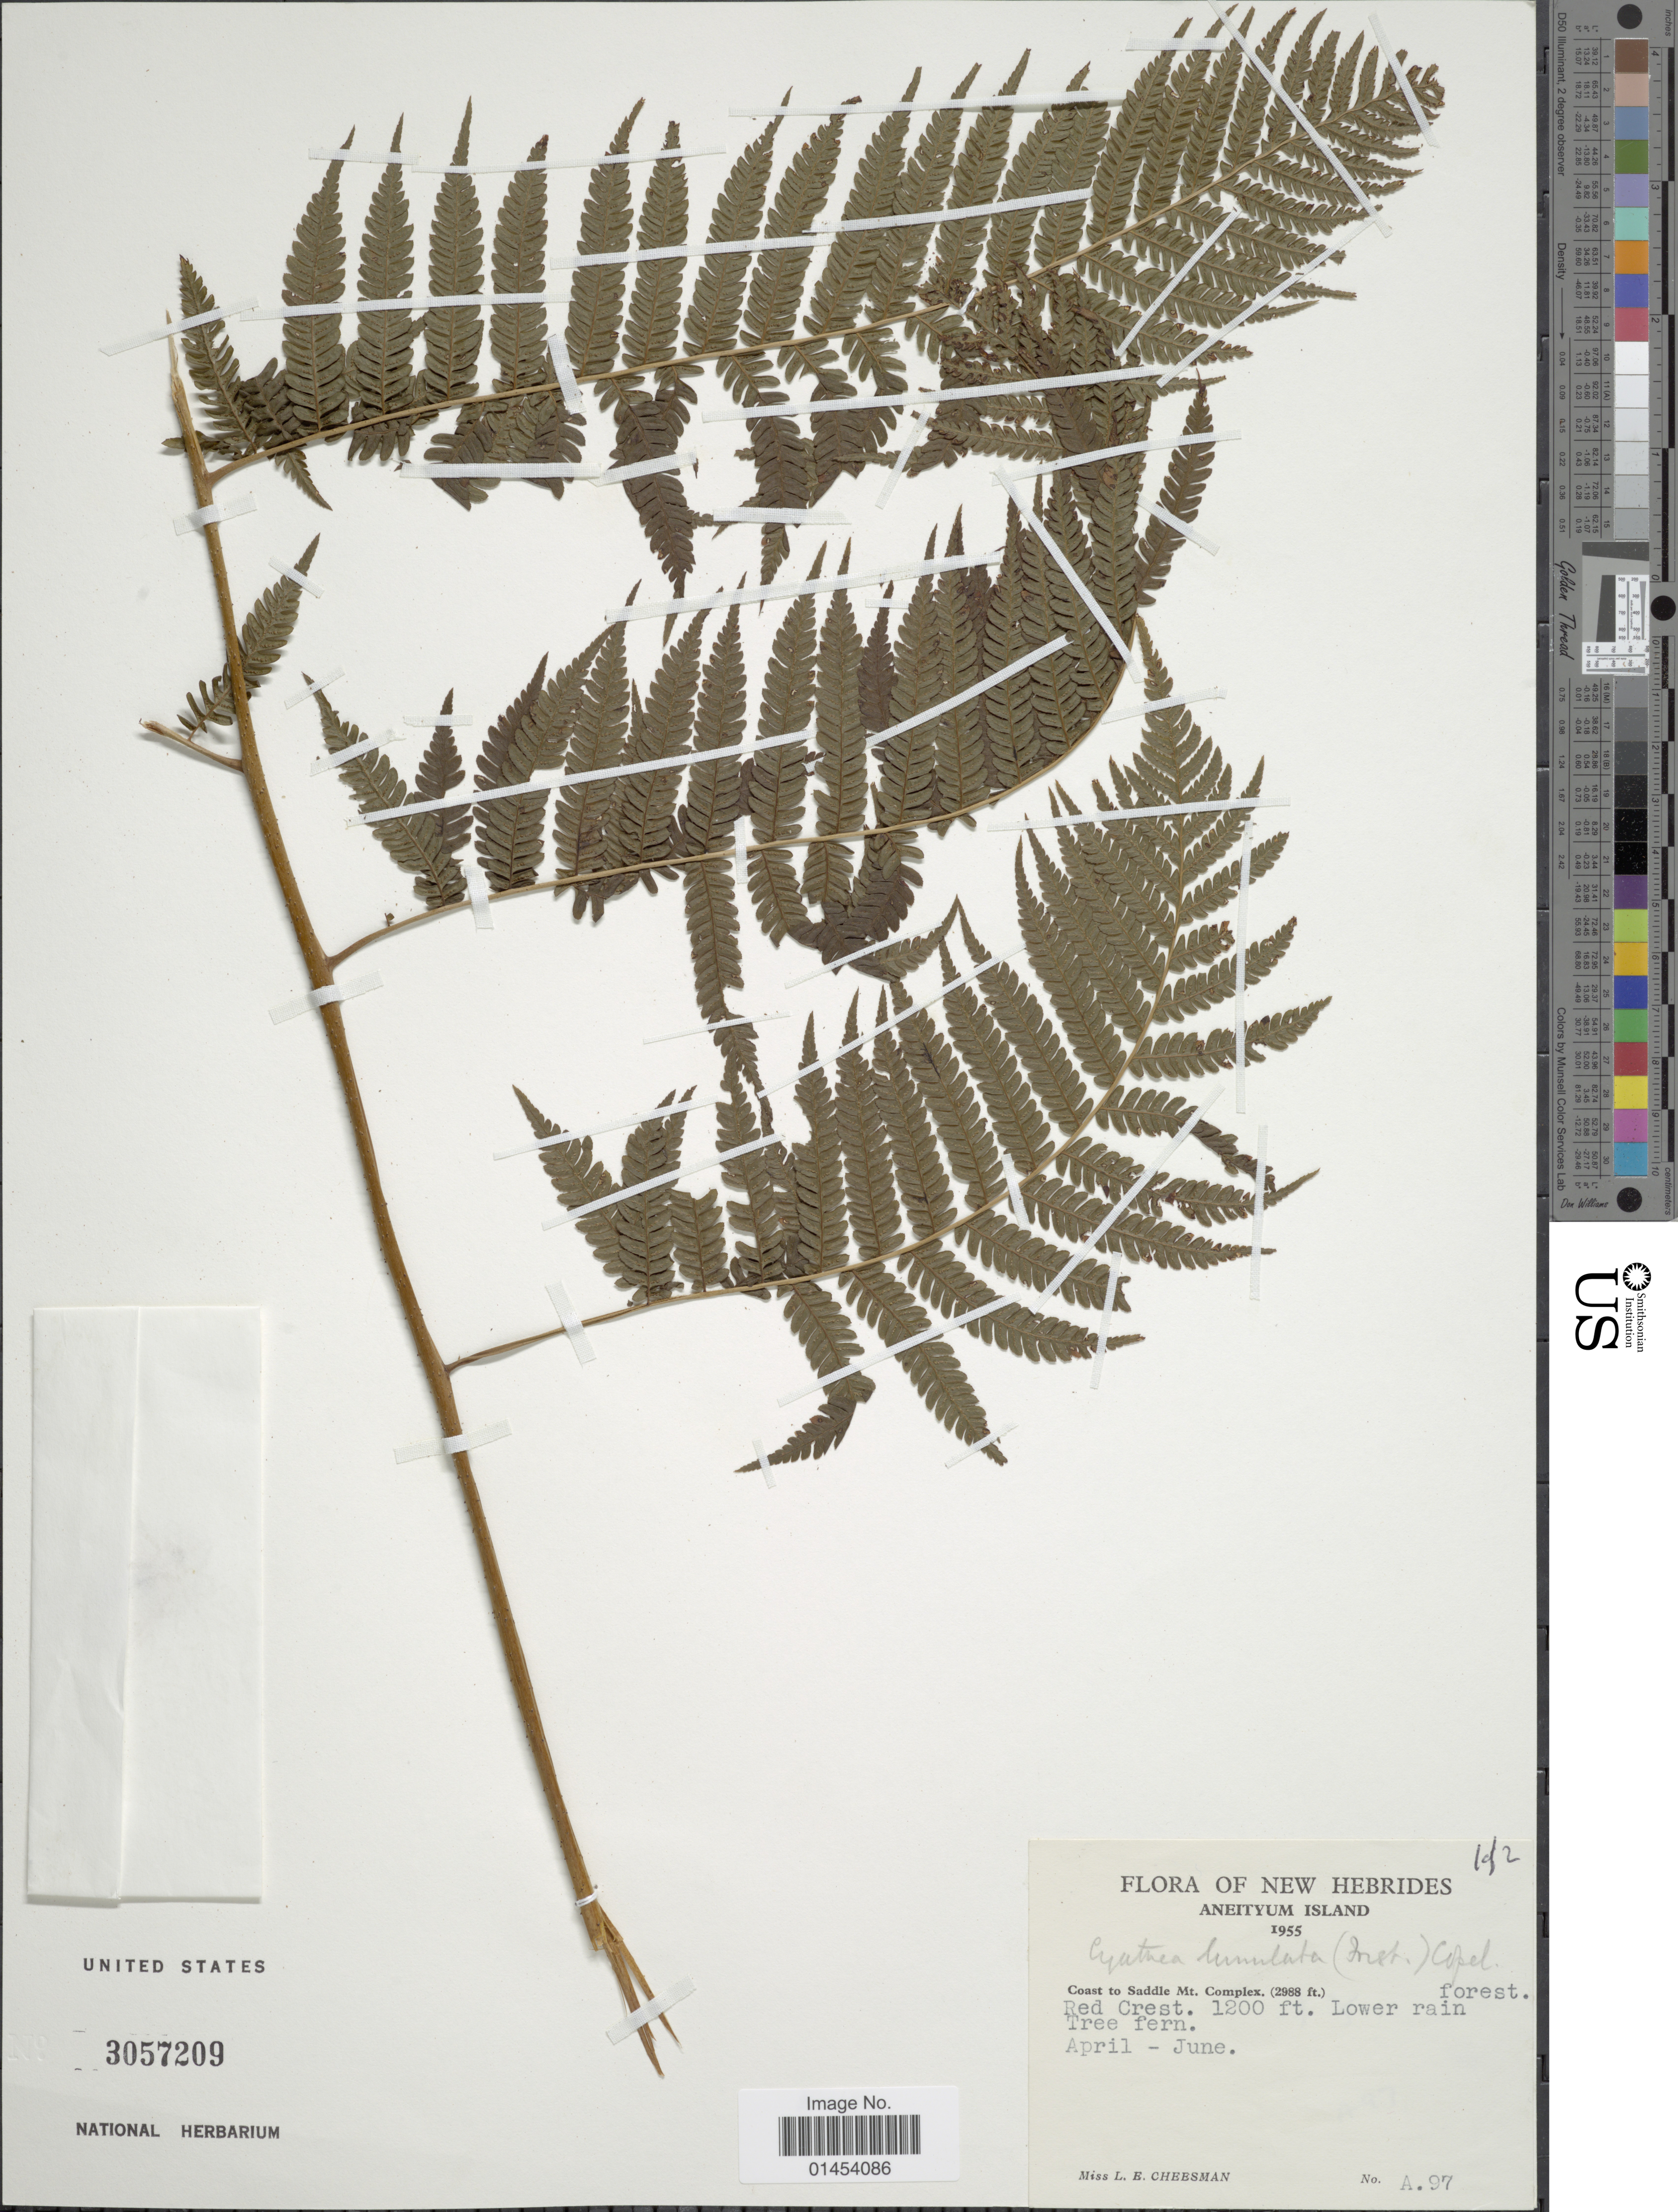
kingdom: Plantae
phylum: Tracheophyta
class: Polypodiopsida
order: Cyatheales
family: Cyatheaceae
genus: Cyathea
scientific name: Cyathea lunulata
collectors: L. E. Cheesman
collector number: A.97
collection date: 1955-04/1955-06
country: Vanuatu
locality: New Hebrides. Aneityum Island. Coast to Saddle Mt. Complex, forest. Red Crest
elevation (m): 366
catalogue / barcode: US 3057209